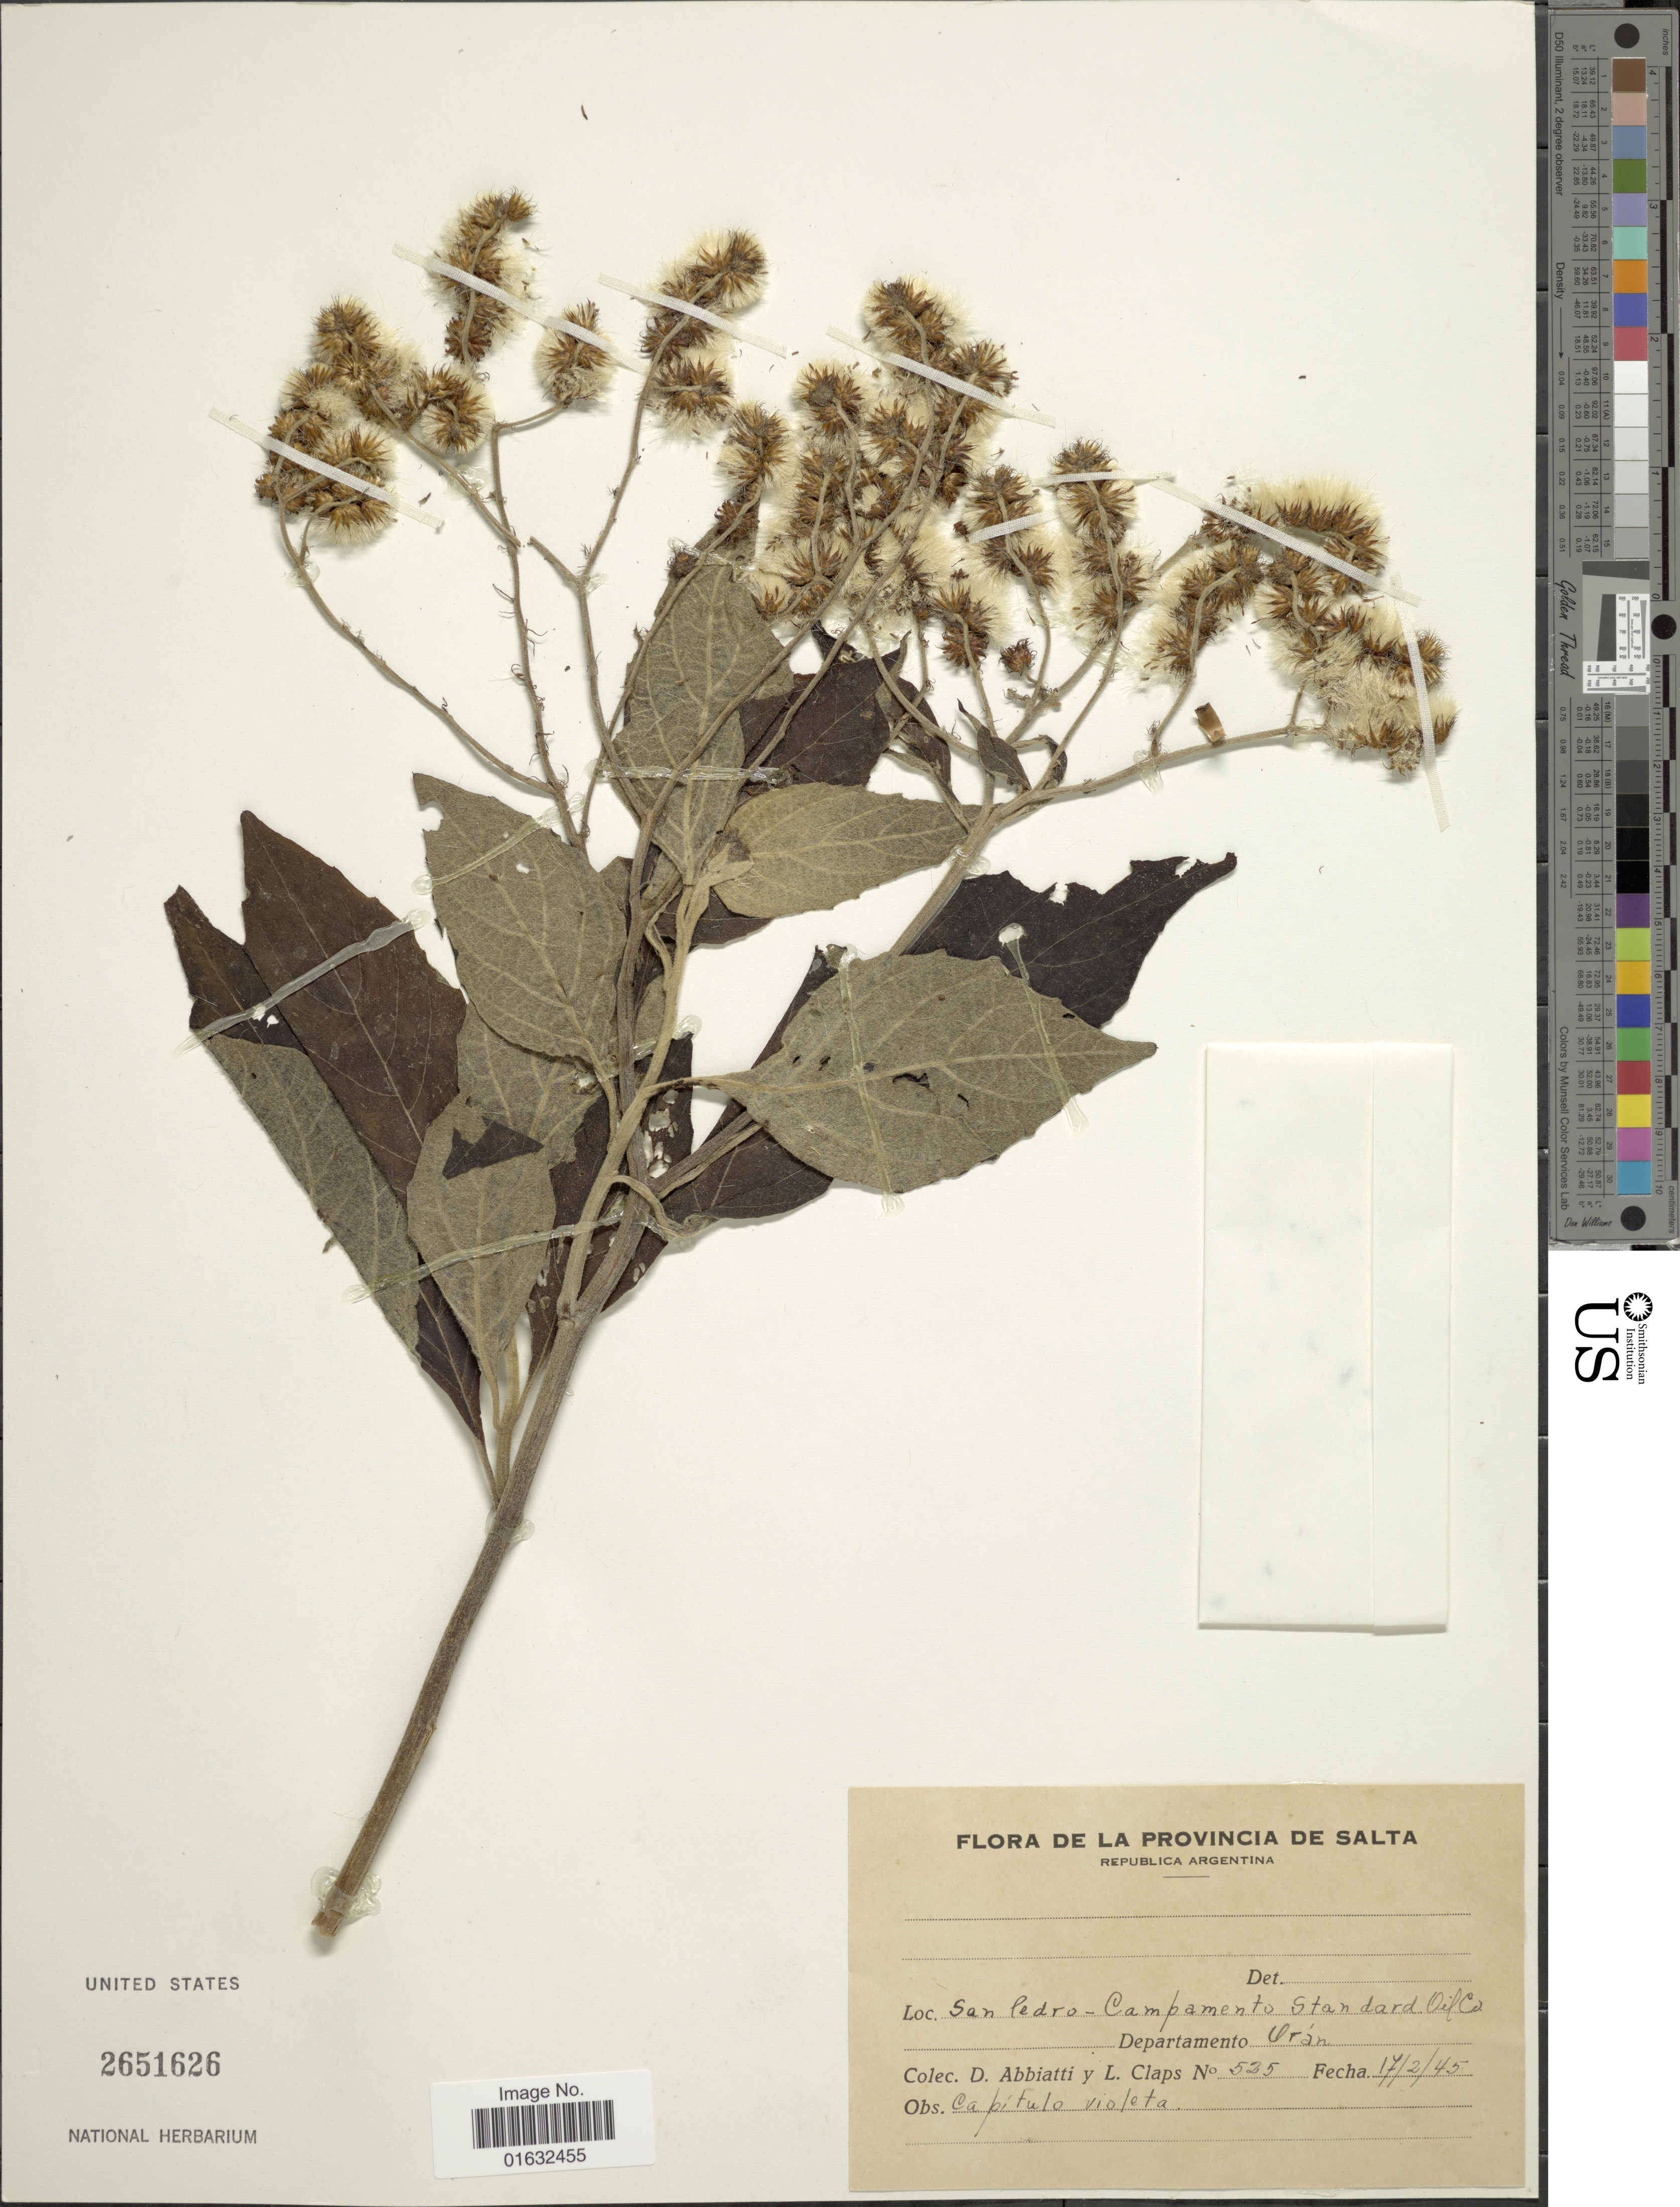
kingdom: Plantae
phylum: Tracheophyta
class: Magnoliopsida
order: Asterales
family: Asteraceae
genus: Cyrtocymura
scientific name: Cyrtocymura cincta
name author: (Griseb.) H. Rob.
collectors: D. Abbiatti & L. Claps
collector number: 525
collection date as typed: Transcribed d/m/y: 17/2/45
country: Argentina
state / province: Salta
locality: La Provincia de Salta, San Cedro - Campamento Standard Oil Co., Departamento Orán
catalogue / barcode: US 2651626